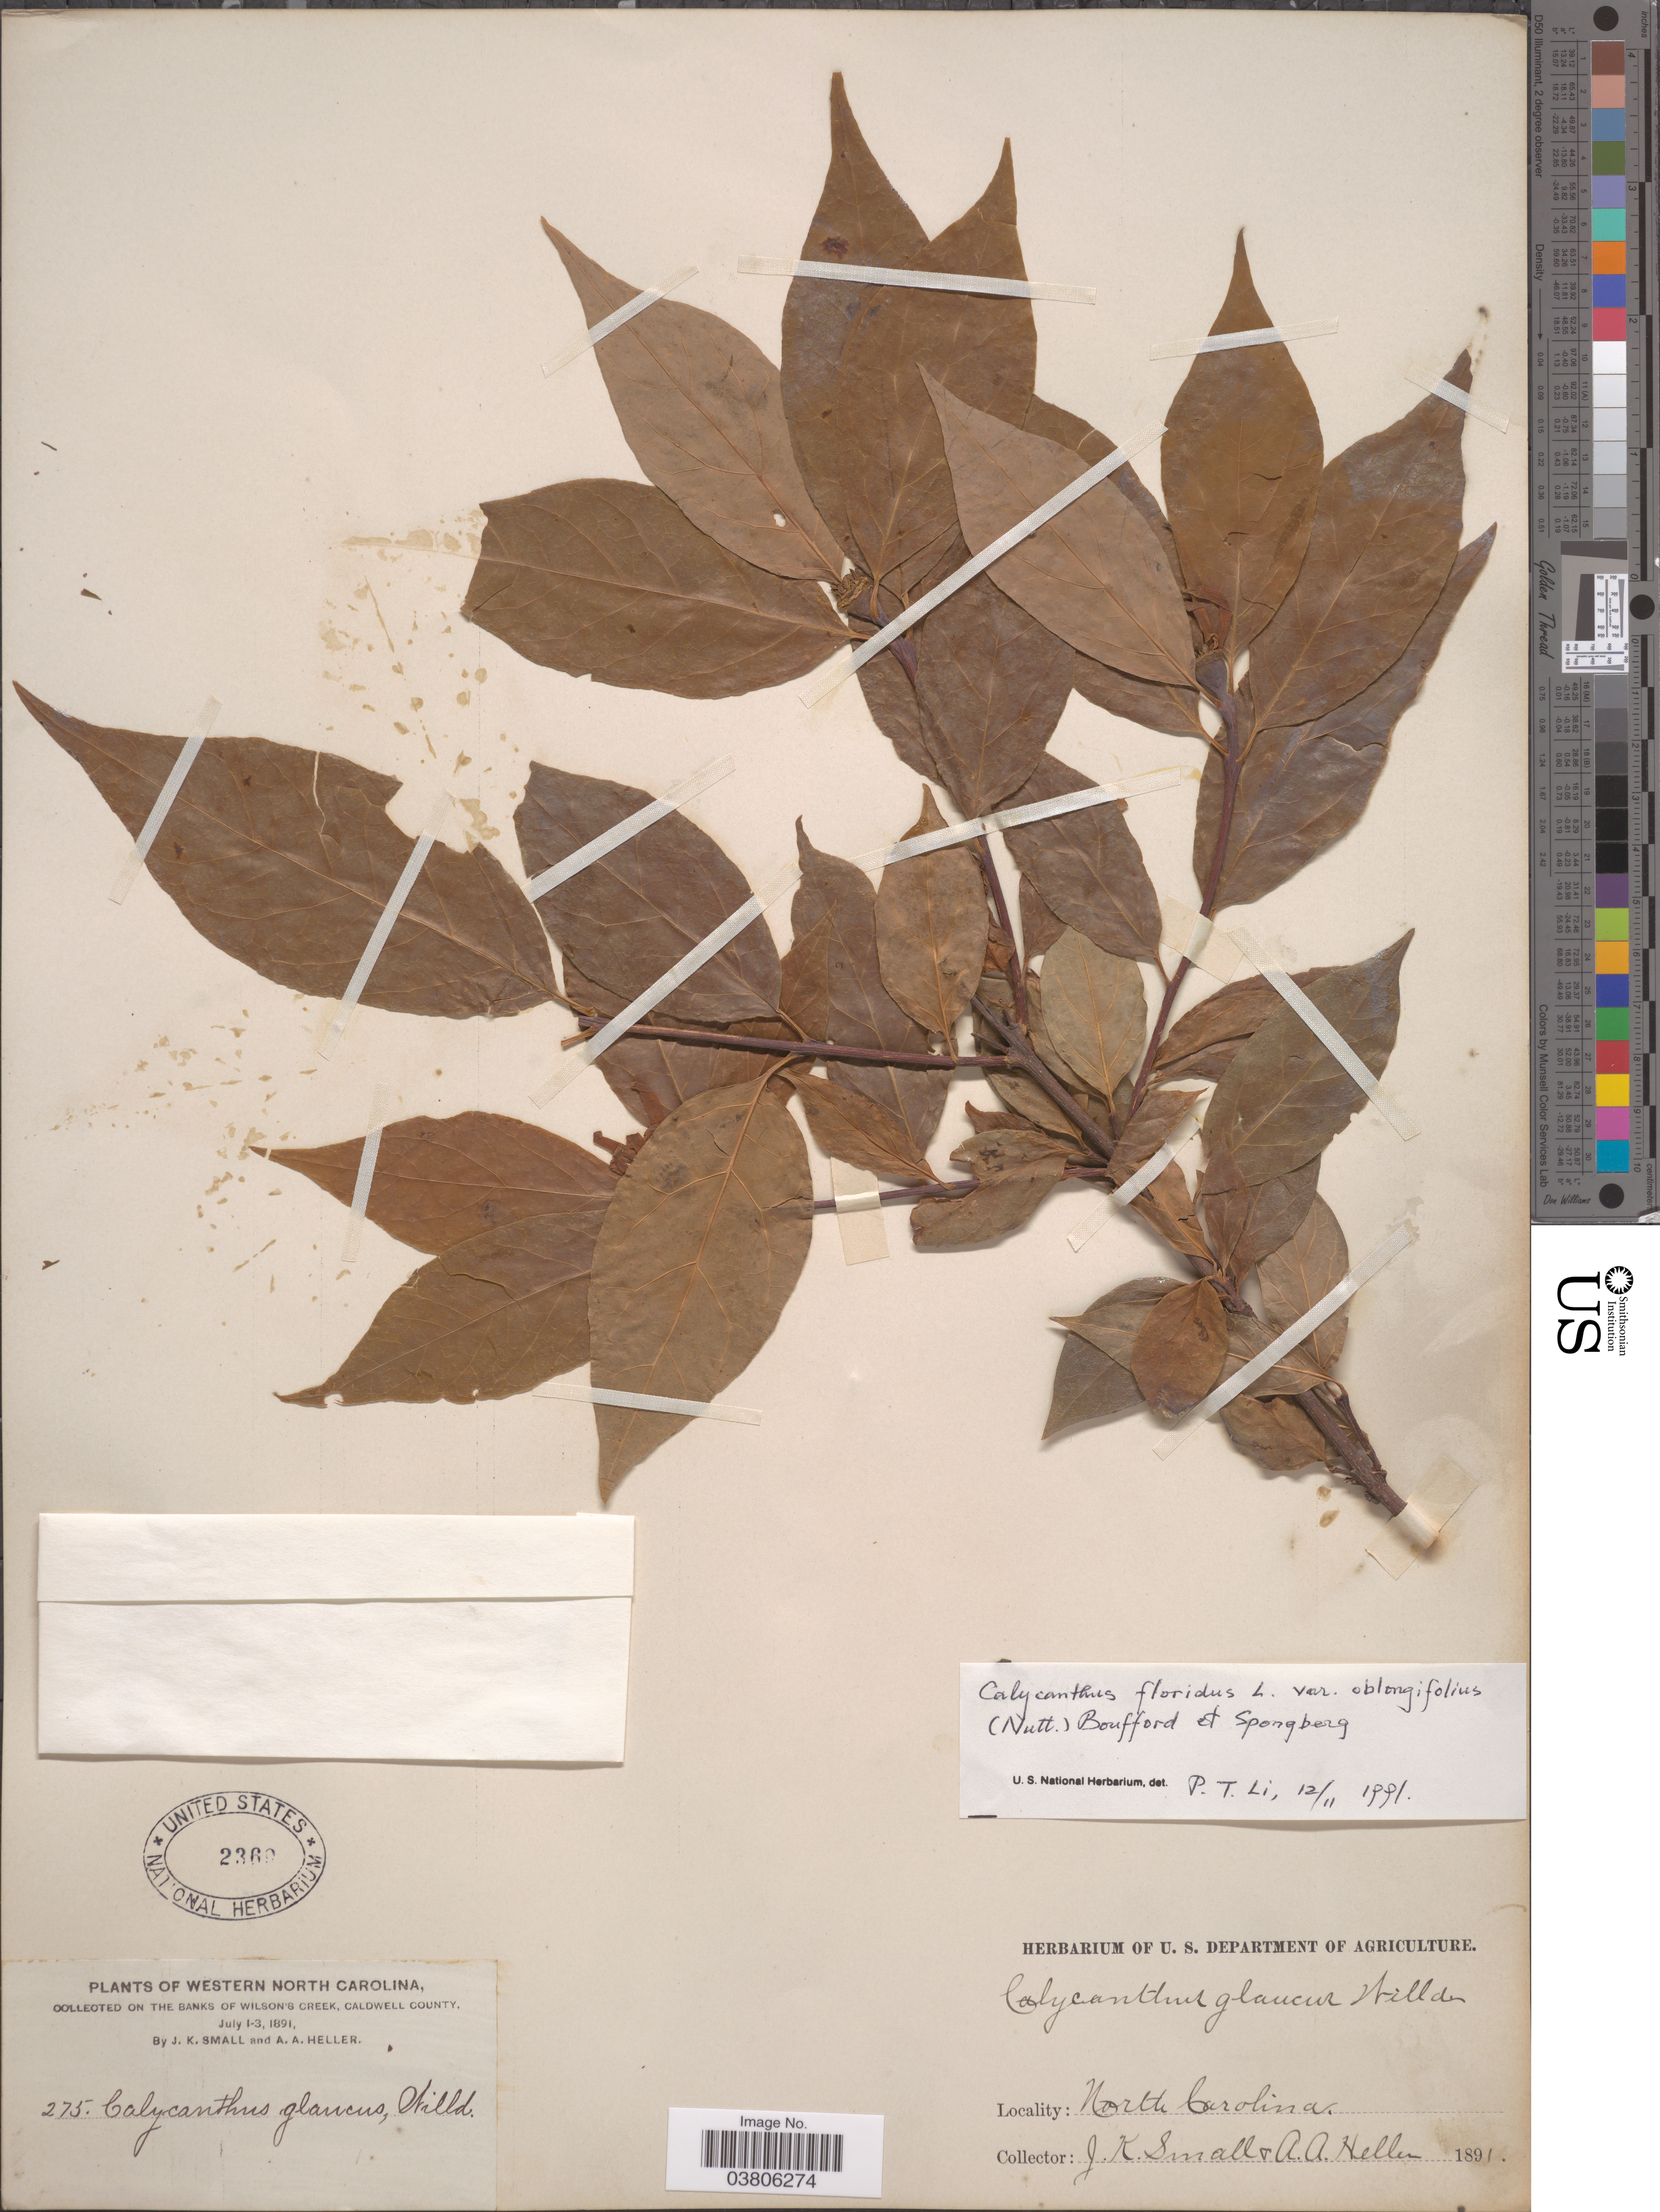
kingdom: Plantae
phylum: Tracheophyta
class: Magnoliopsida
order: Laurales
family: Calycanthaceae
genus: Calycanthus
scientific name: Calycanthus floridus var. laevigatus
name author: (Willd.) Torr. & A. Gray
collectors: J. K. Small & A. A. Heller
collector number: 275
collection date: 1891-07-01/1891-07-03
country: United States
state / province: North Carolina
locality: Western North Carolina. On the banks of Wilson's Creek, Caldwell County.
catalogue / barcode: US 2369